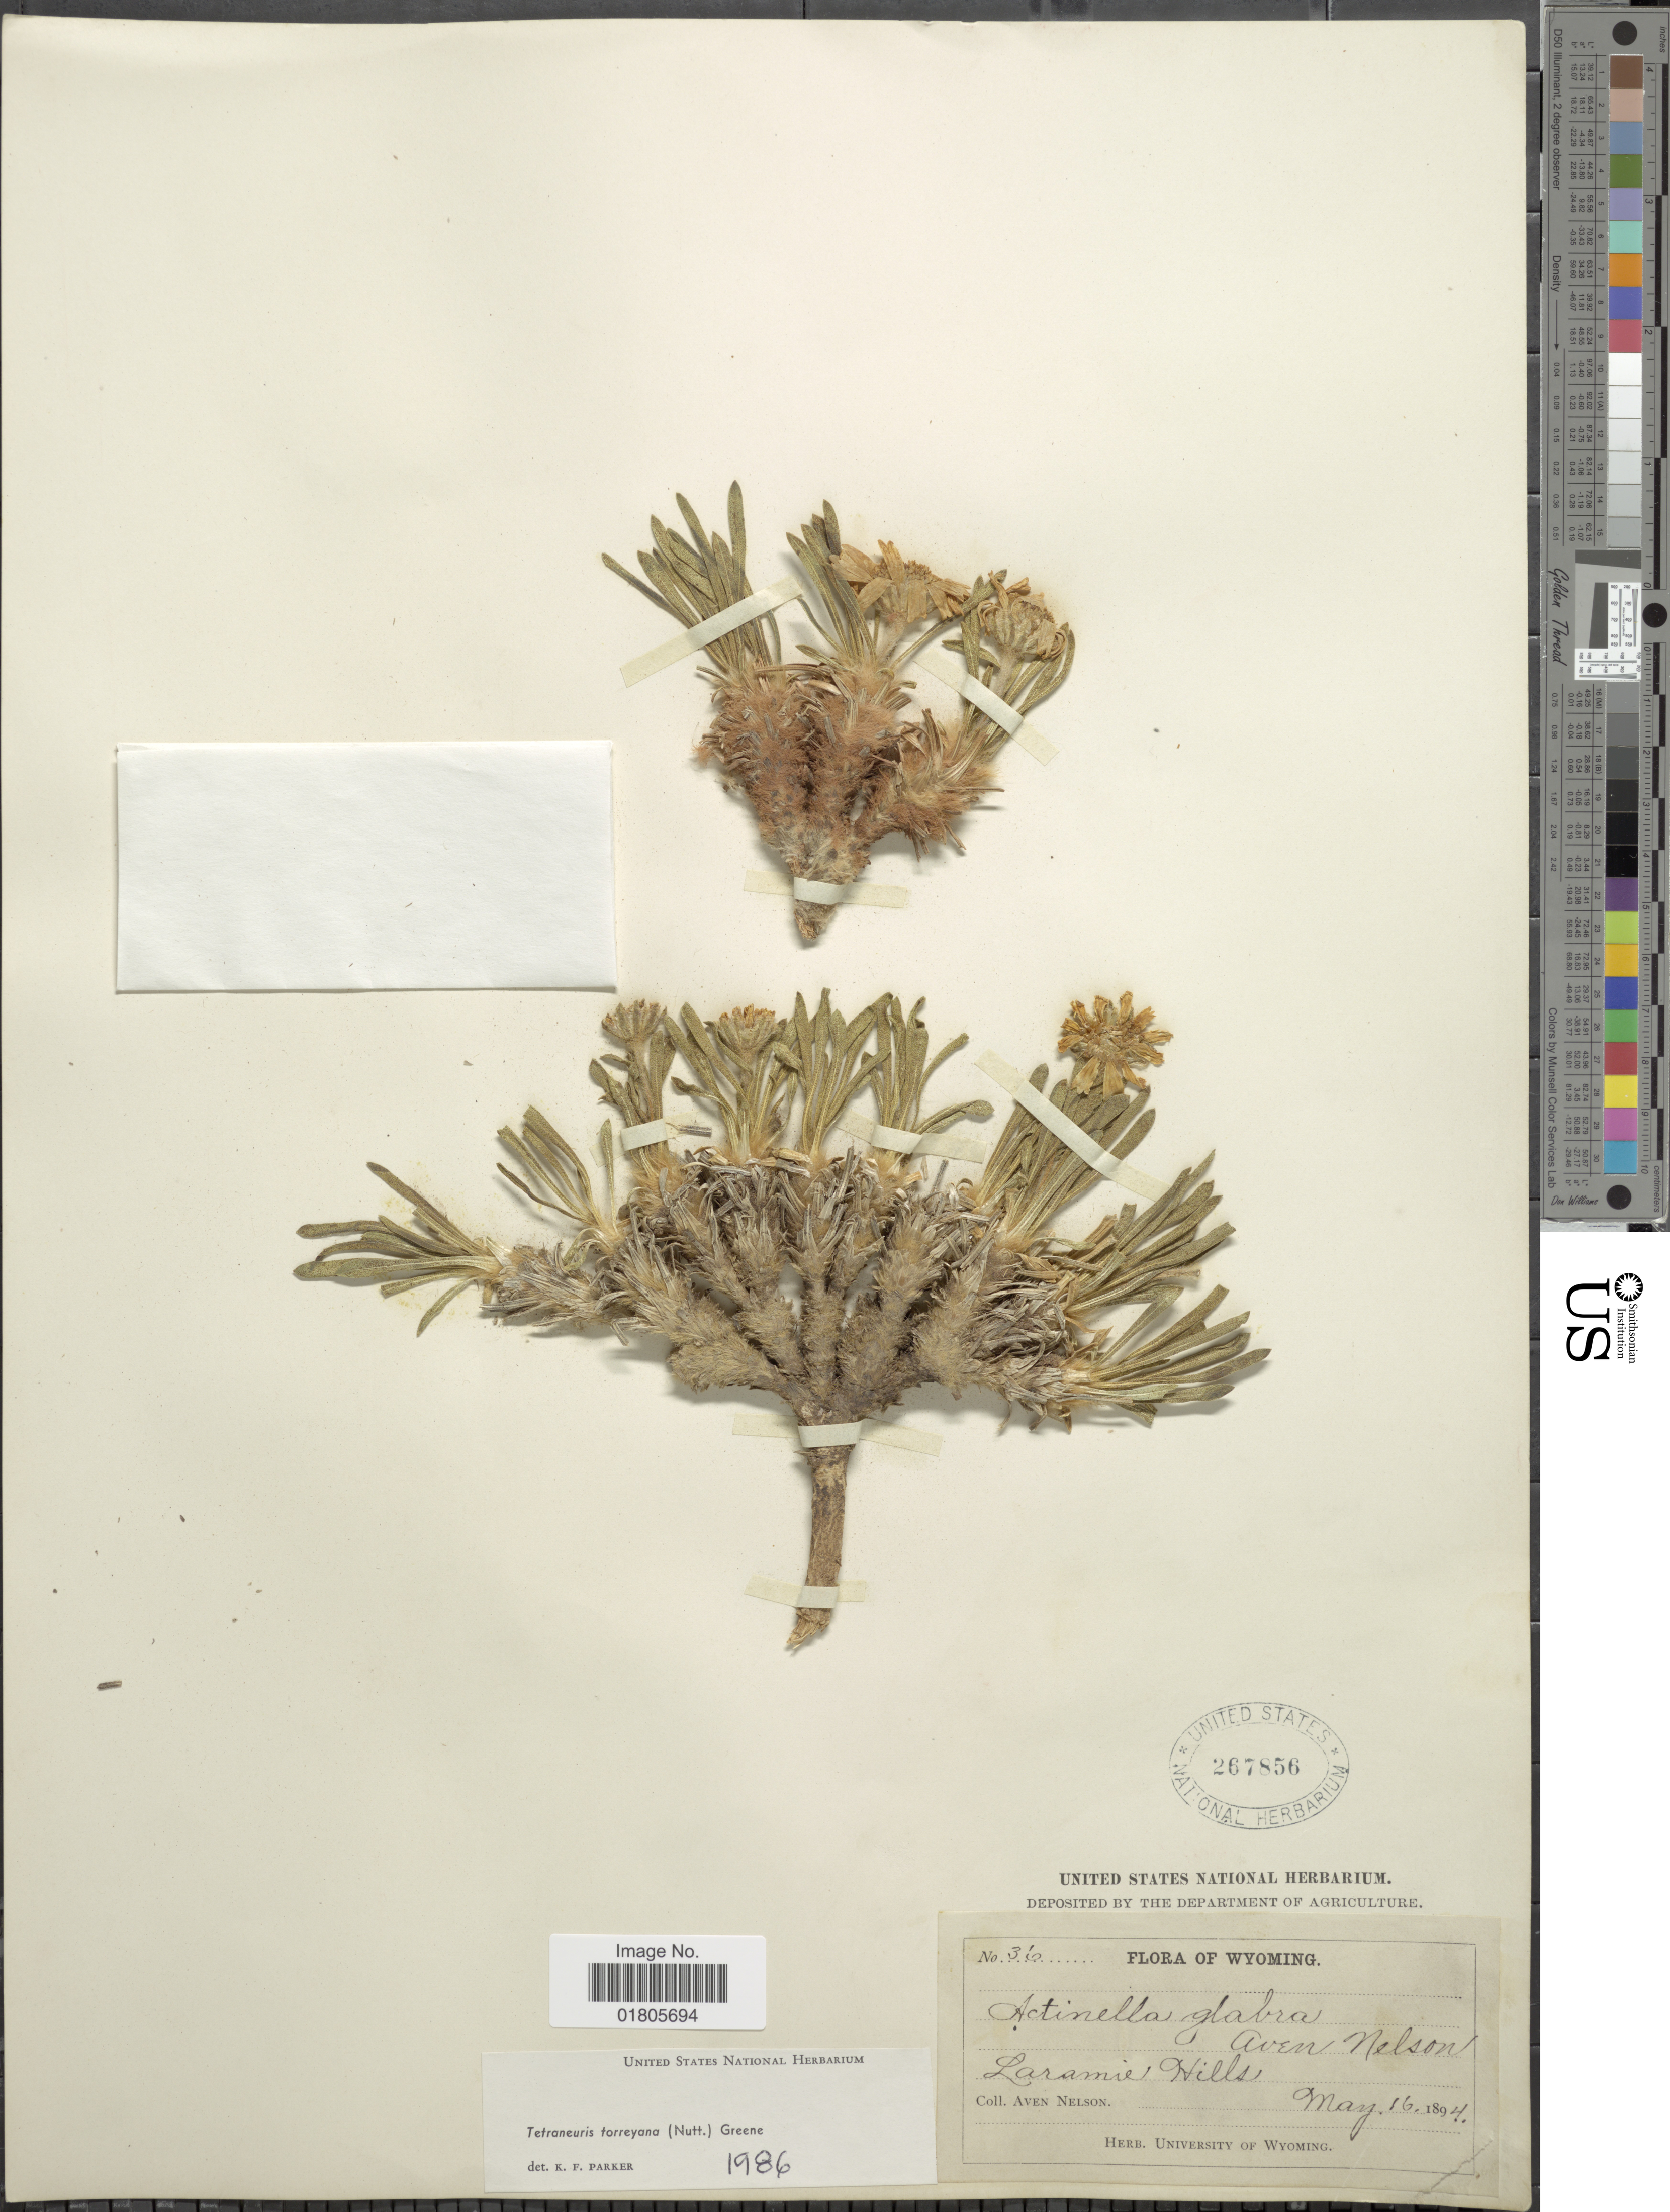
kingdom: Plantae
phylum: Tracheophyta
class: Magnoliopsida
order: Asterales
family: Asteraceae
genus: Actinea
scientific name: Actinea torreyana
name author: (Nutt.) J.F. Macbr.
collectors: A. Nelson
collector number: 36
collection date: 1894-05-16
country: United States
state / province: Wyoming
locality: Laramie Hills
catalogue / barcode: US 267856